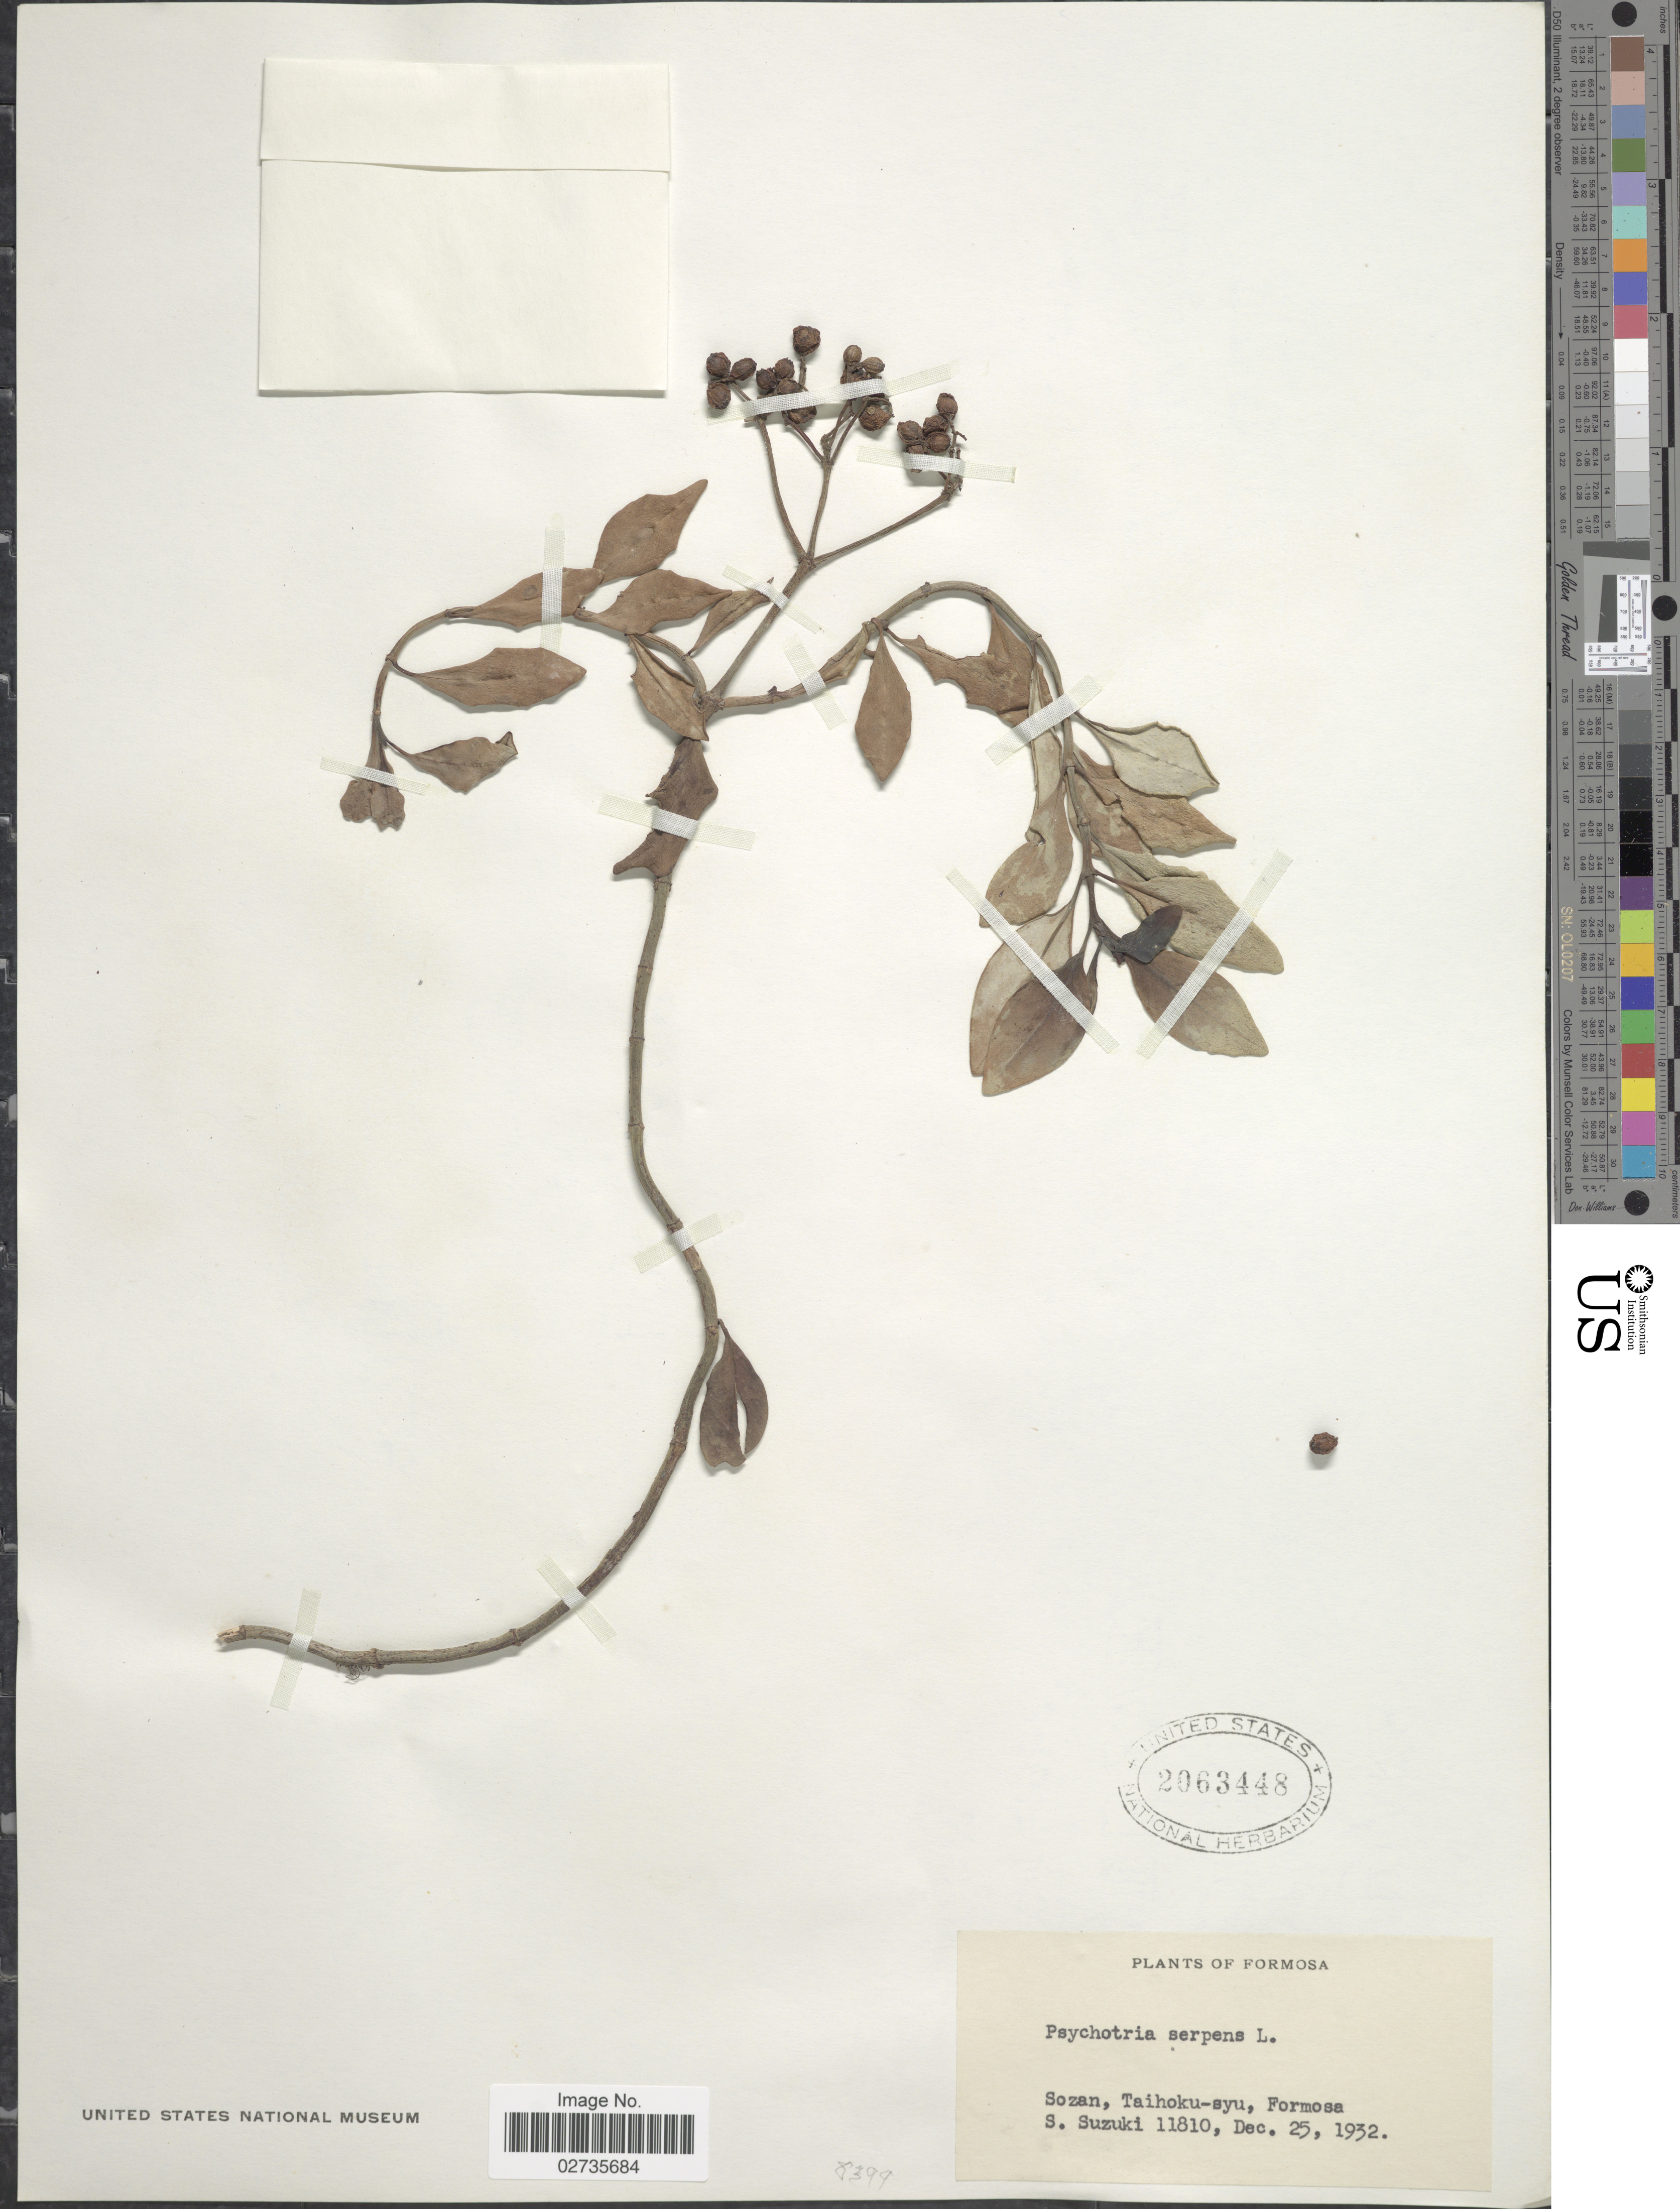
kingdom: Plantae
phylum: Tracheophyta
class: Magnoliopsida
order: Gentianales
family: Rubiaceae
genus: Psychotria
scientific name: Psychotria serpens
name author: L.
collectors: S. Suzuki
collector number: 11810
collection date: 1932-12-25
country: Taiwan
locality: Sozan, Taihoku-syu, Formosa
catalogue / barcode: US 2063448